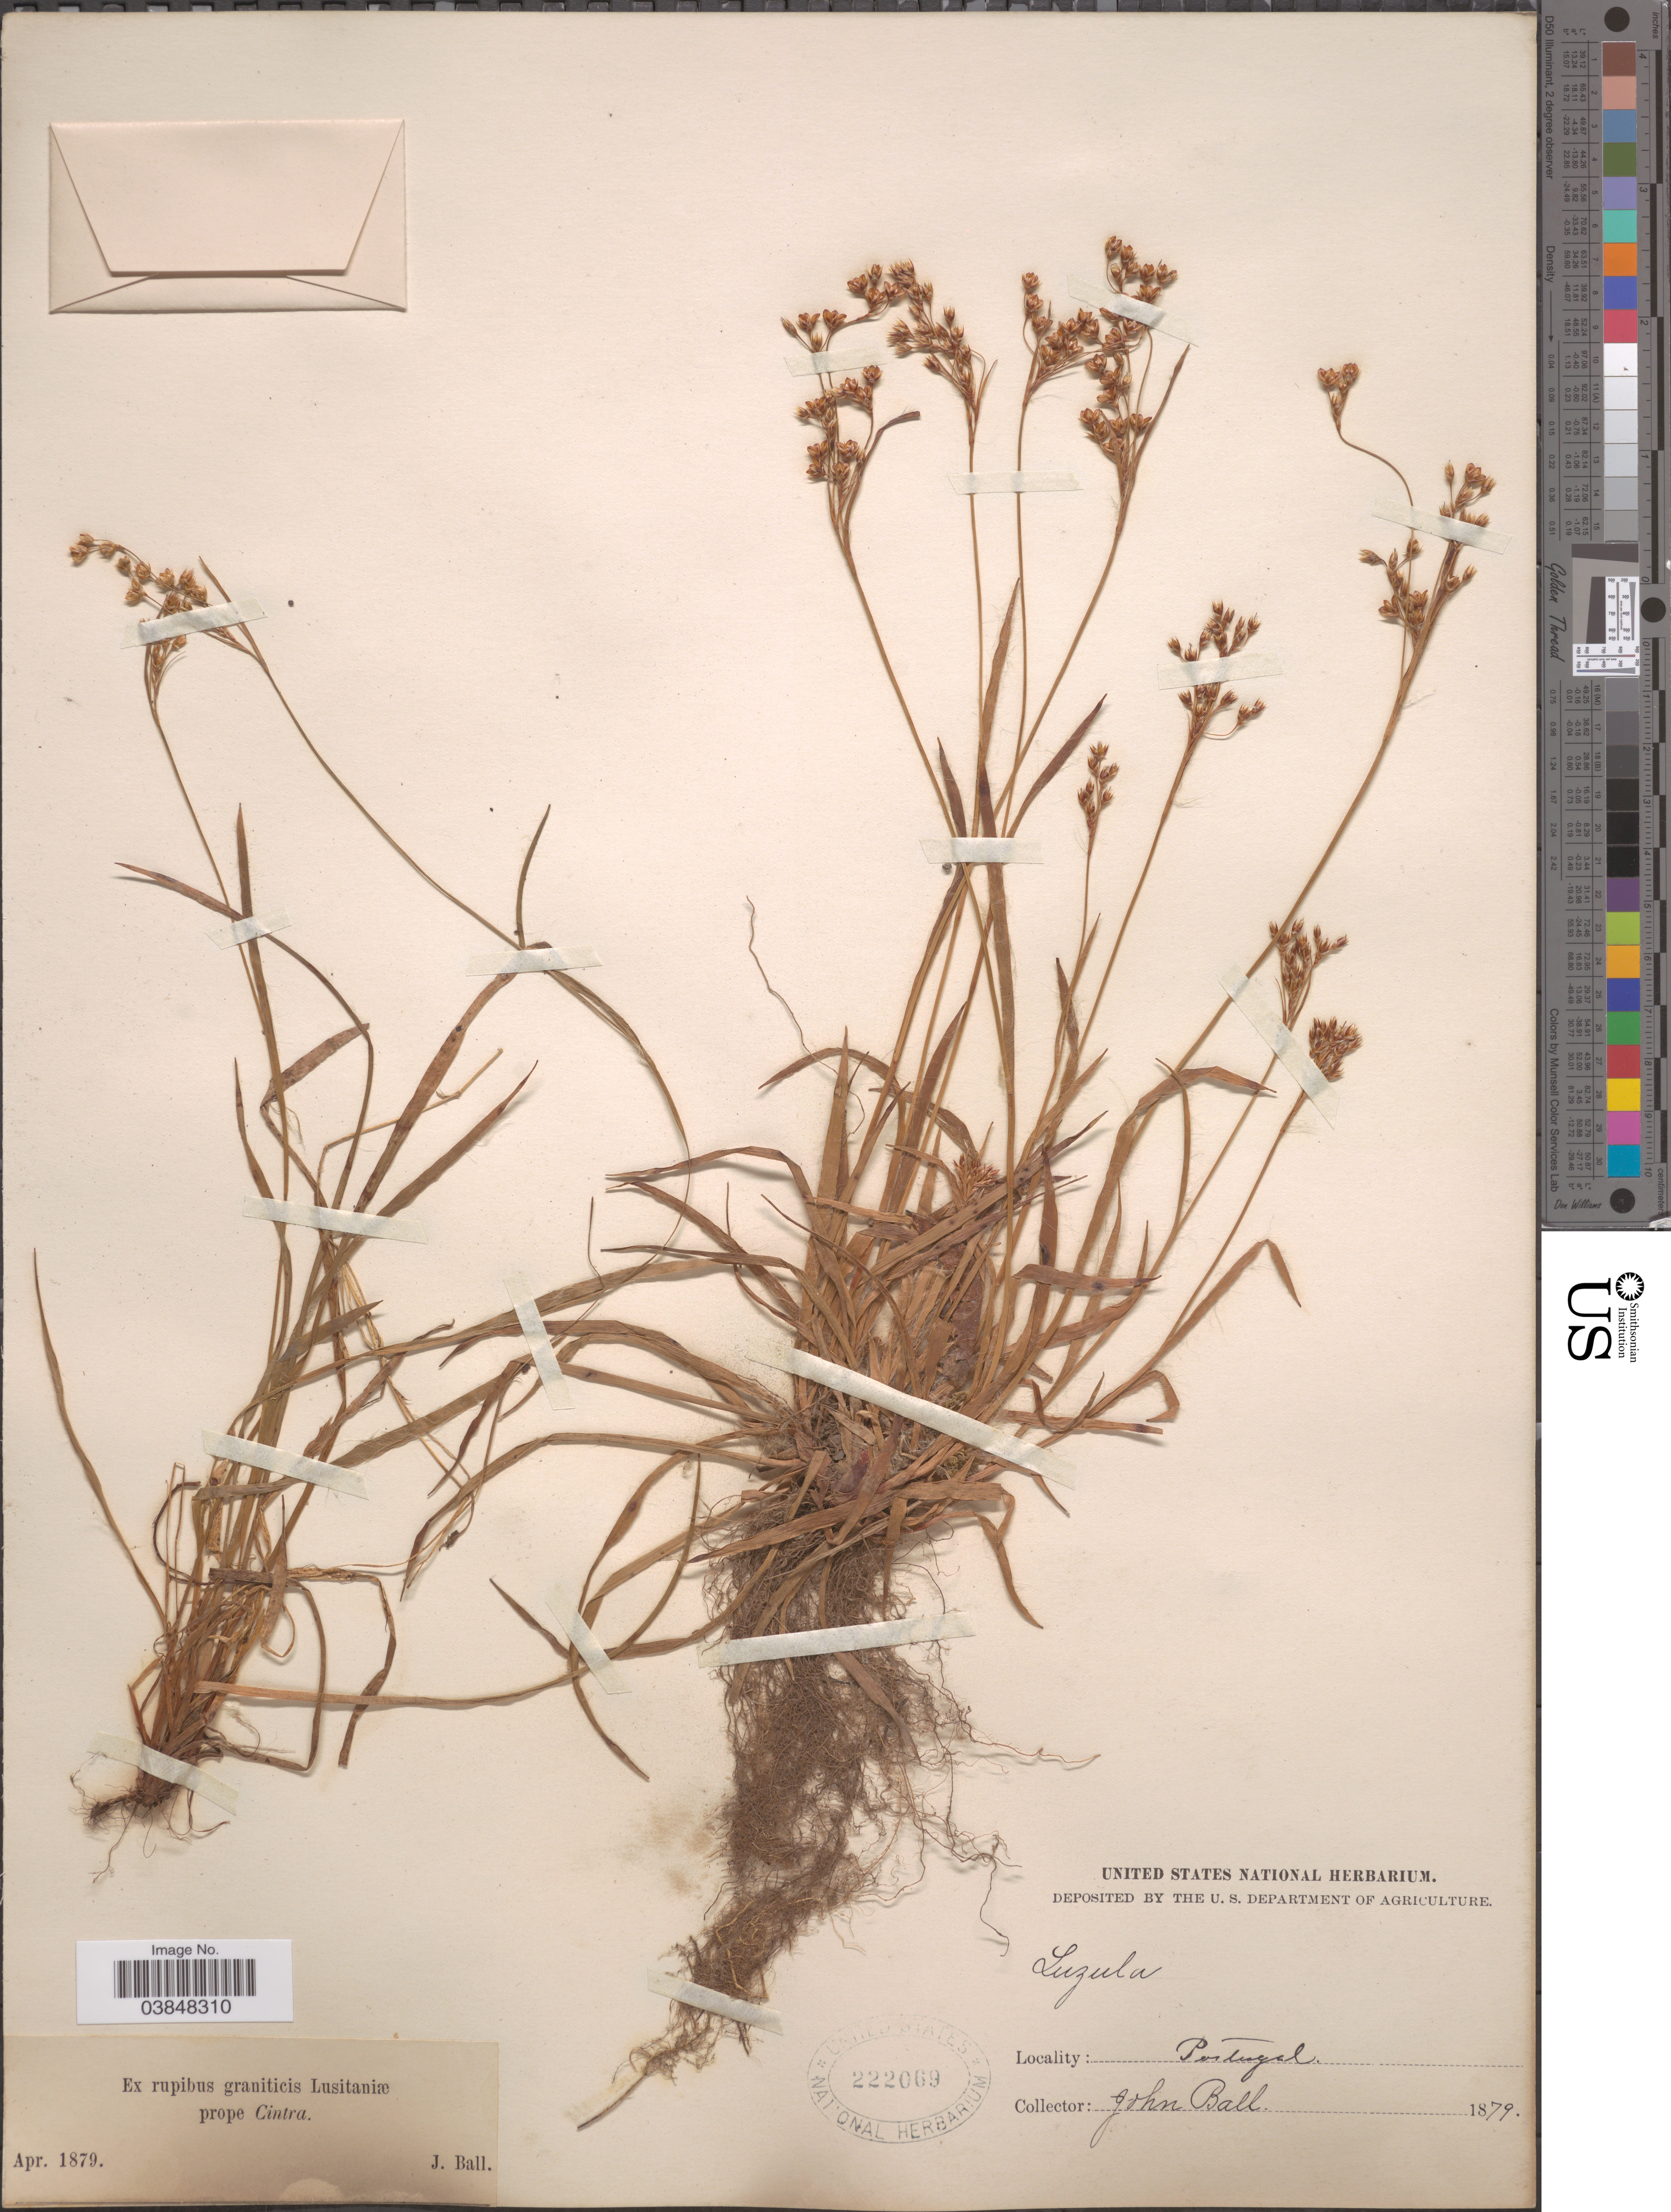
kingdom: Plantae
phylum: Tracheophyta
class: Liliopsida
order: Poales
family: Juncaceae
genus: Luzula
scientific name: Luzula sp.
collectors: J. Ball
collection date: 1879-04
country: Portugal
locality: Ex rupibus graniticis Lusitaniae prope Cintra.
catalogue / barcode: US 222069